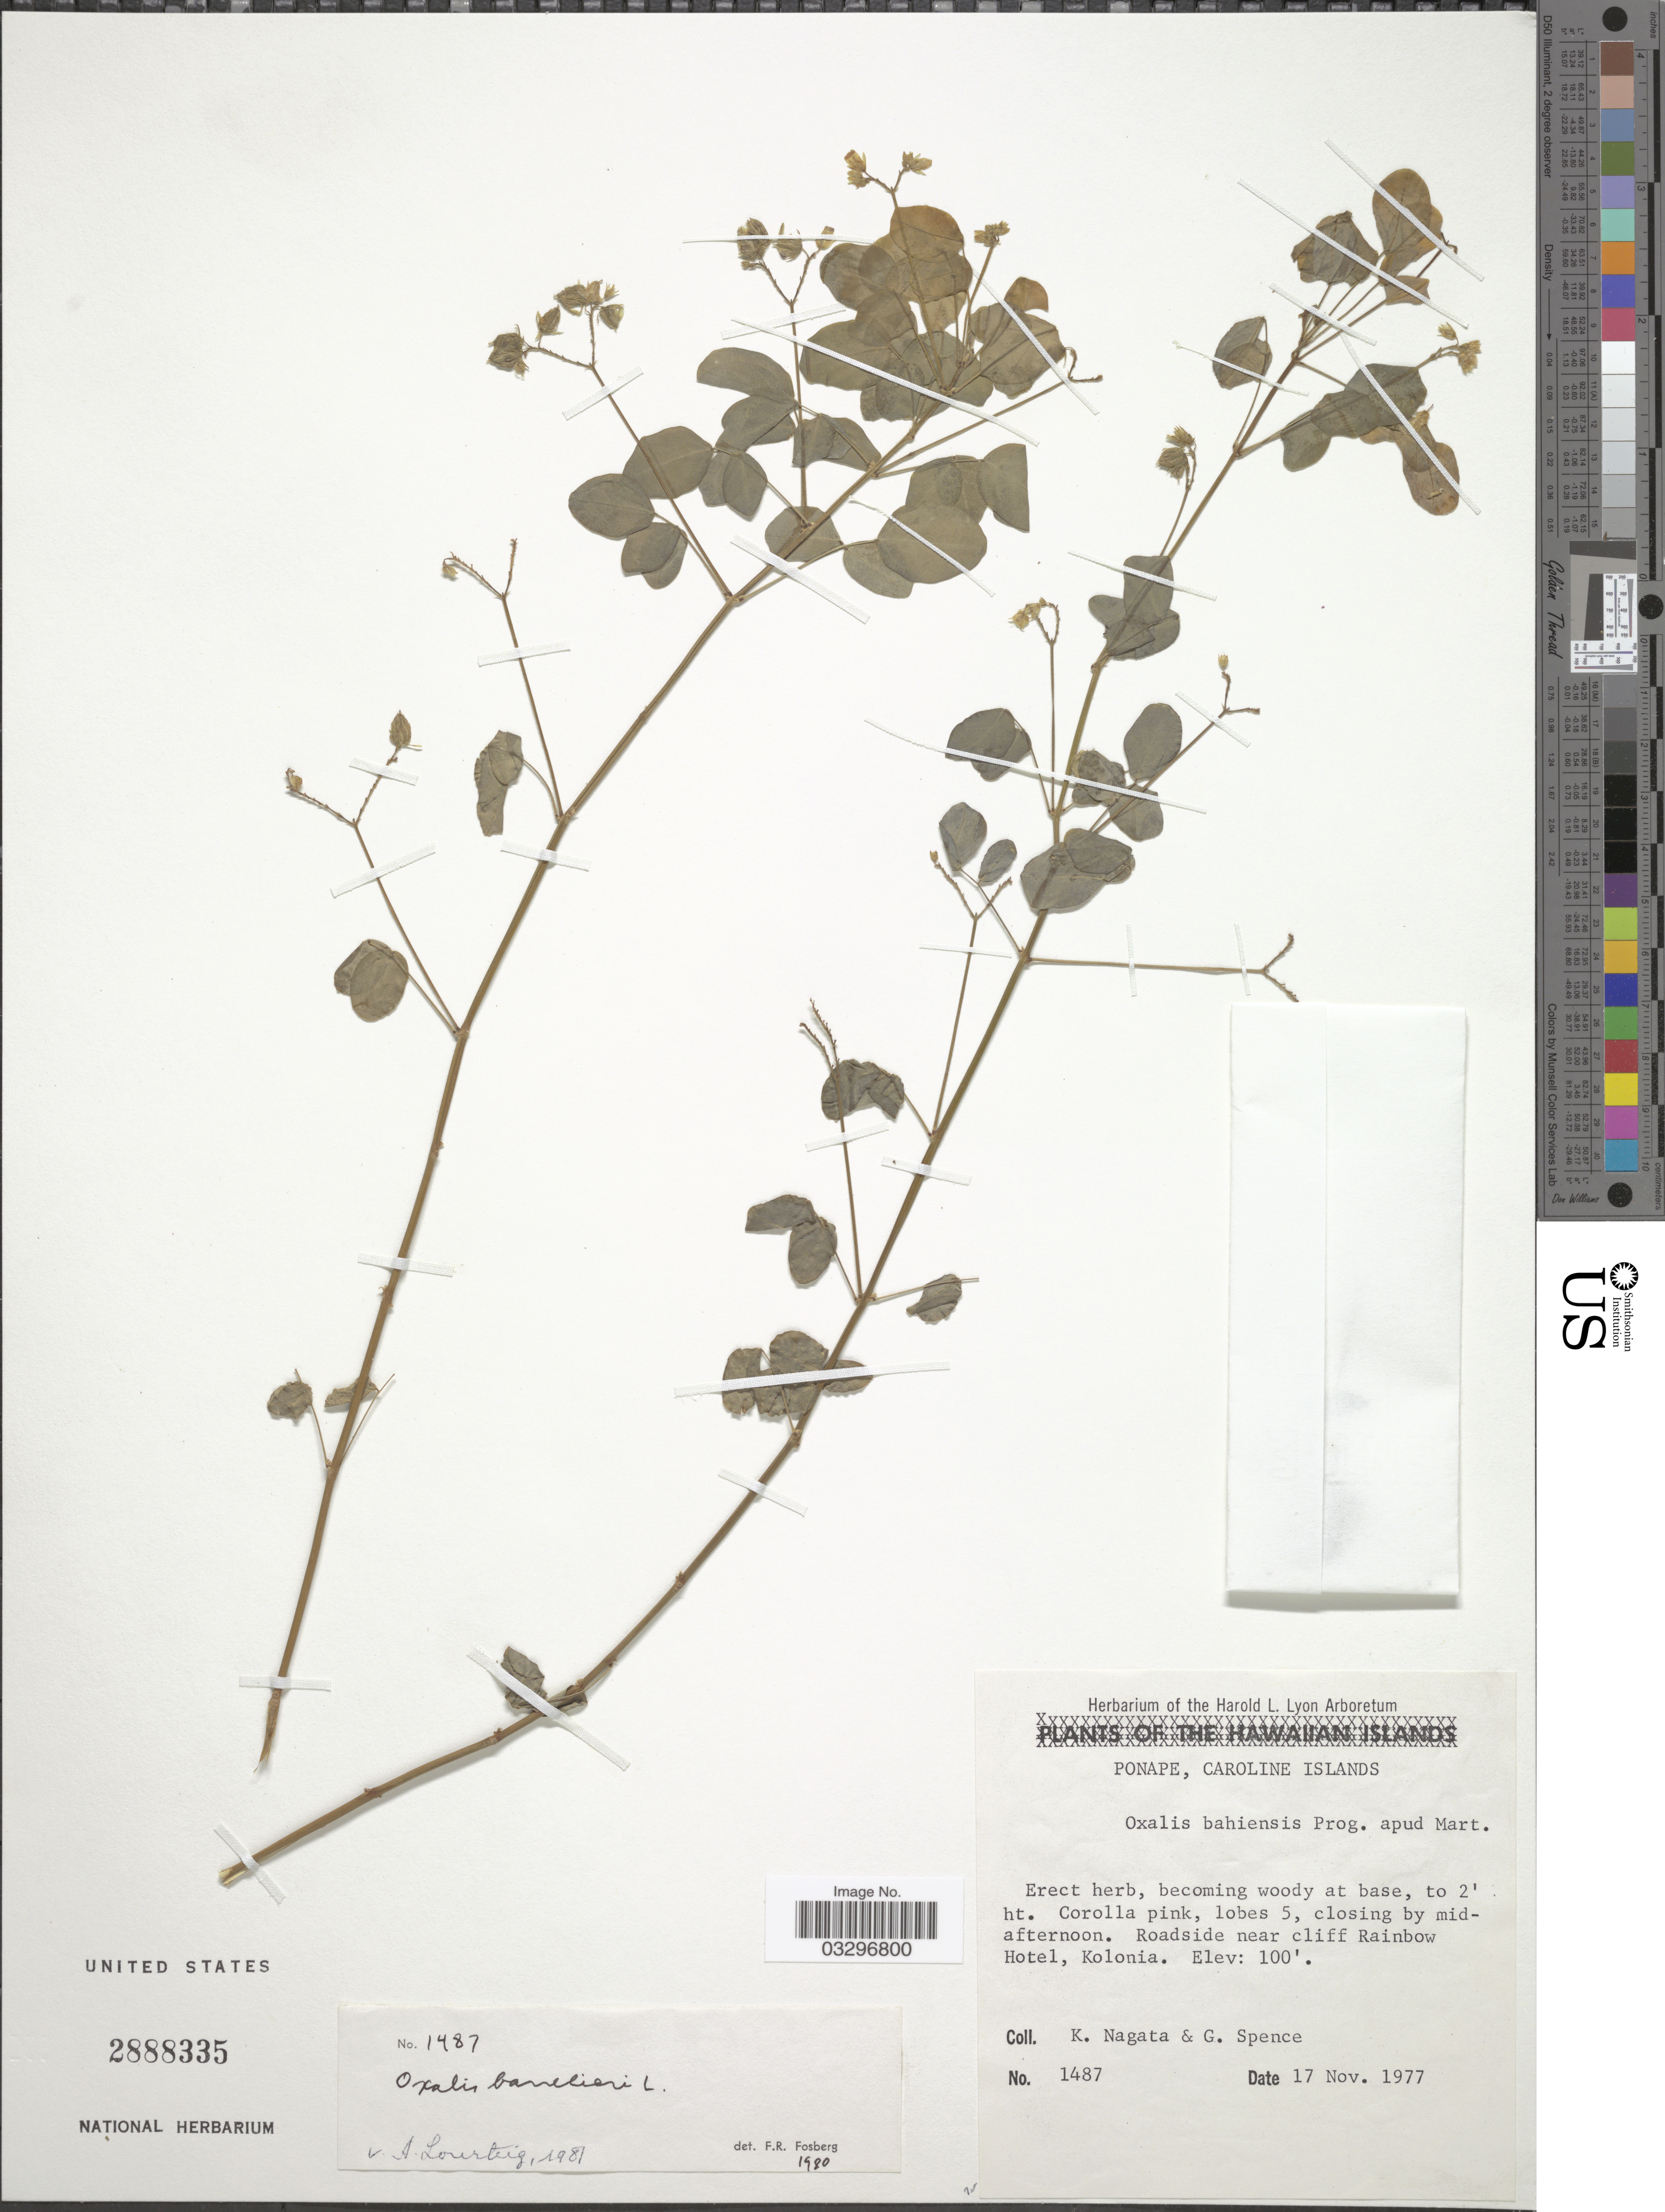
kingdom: Plantae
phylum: Tracheophyta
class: Magnoliopsida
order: Oxalidales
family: Oxalidaceae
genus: Oxalis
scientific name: Oxalis barrelieri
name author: L.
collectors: K. Nagata & G. Spence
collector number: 1487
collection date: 1977-11-17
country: Micronesia, Federated States of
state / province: Pohnpei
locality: Ponape, Caroline Islands. Roadside near cliff Rainbow Hotel, Kolonia.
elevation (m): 30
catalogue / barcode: US 2888335